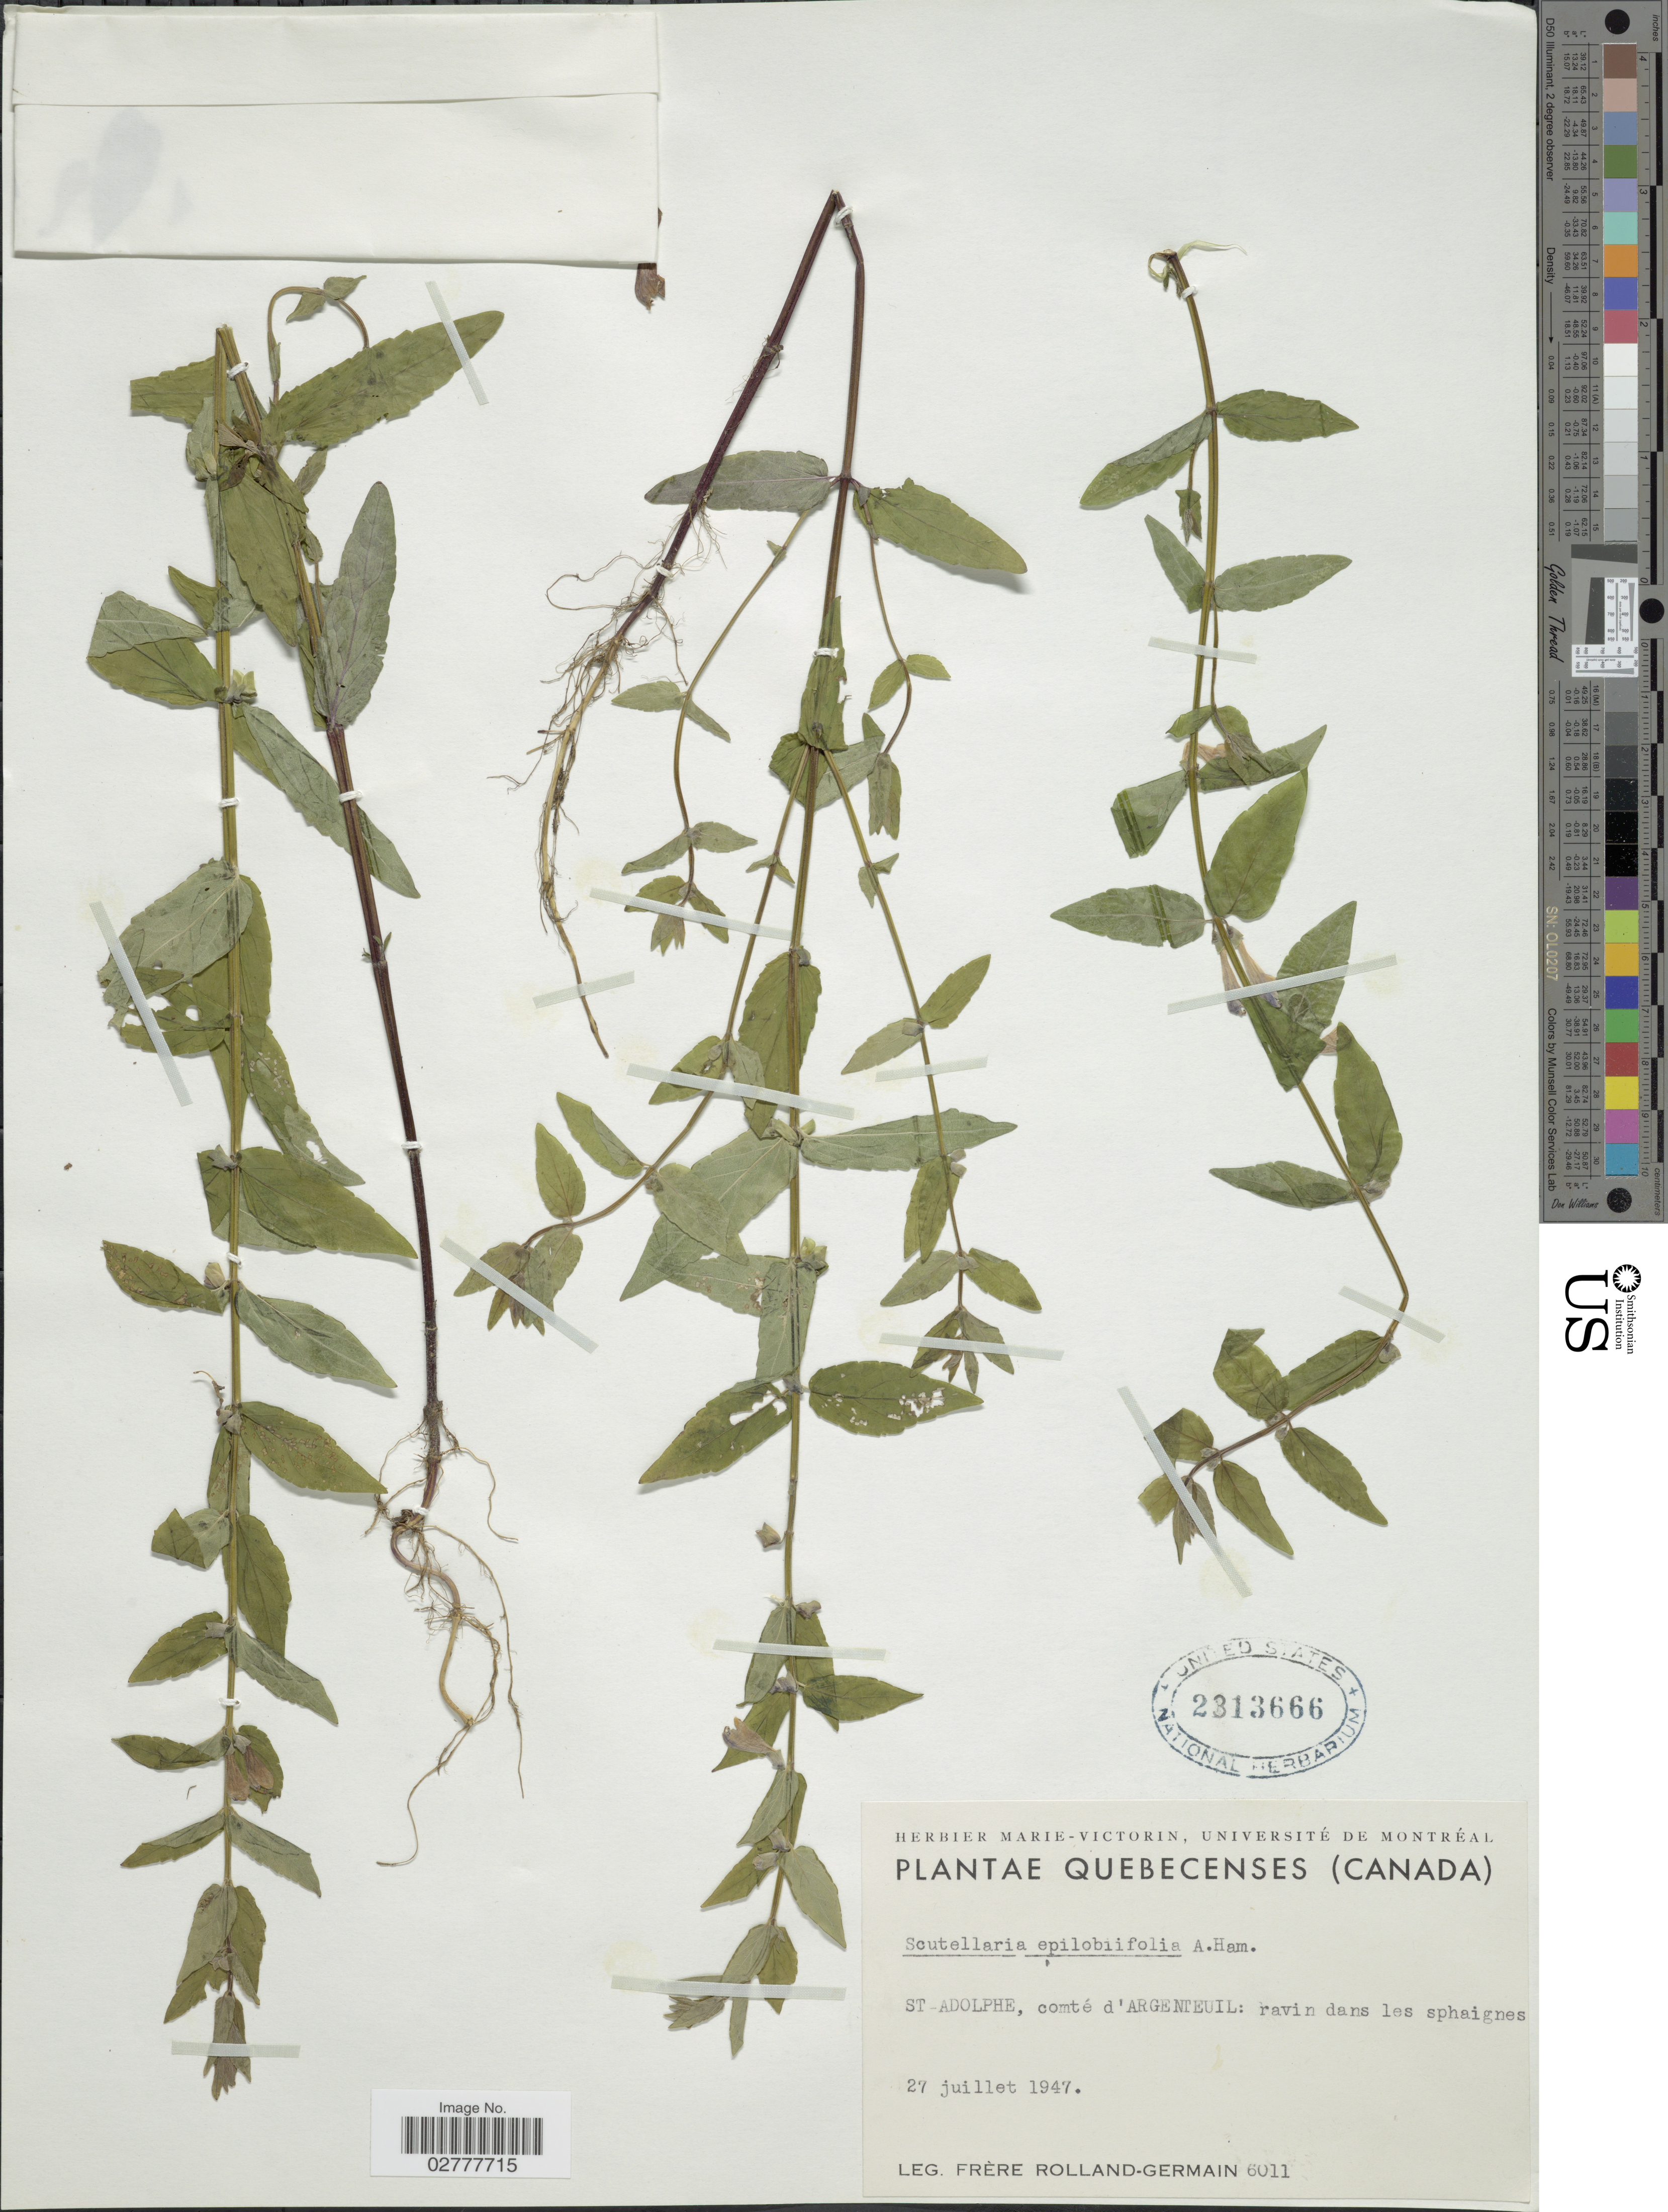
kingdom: Plantae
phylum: Tracheophyta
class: Magnoliopsida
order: Lamiales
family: Lamiaceae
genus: Scutellaria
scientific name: Scutellaria epilobiifolia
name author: A. Ham.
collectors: Rolland-Germain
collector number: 6011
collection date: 1947-07-27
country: Canada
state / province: Quebec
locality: St-Adolphe, comté d'Argenteuil: ravin dans les sphaignes.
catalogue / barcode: US 2313666